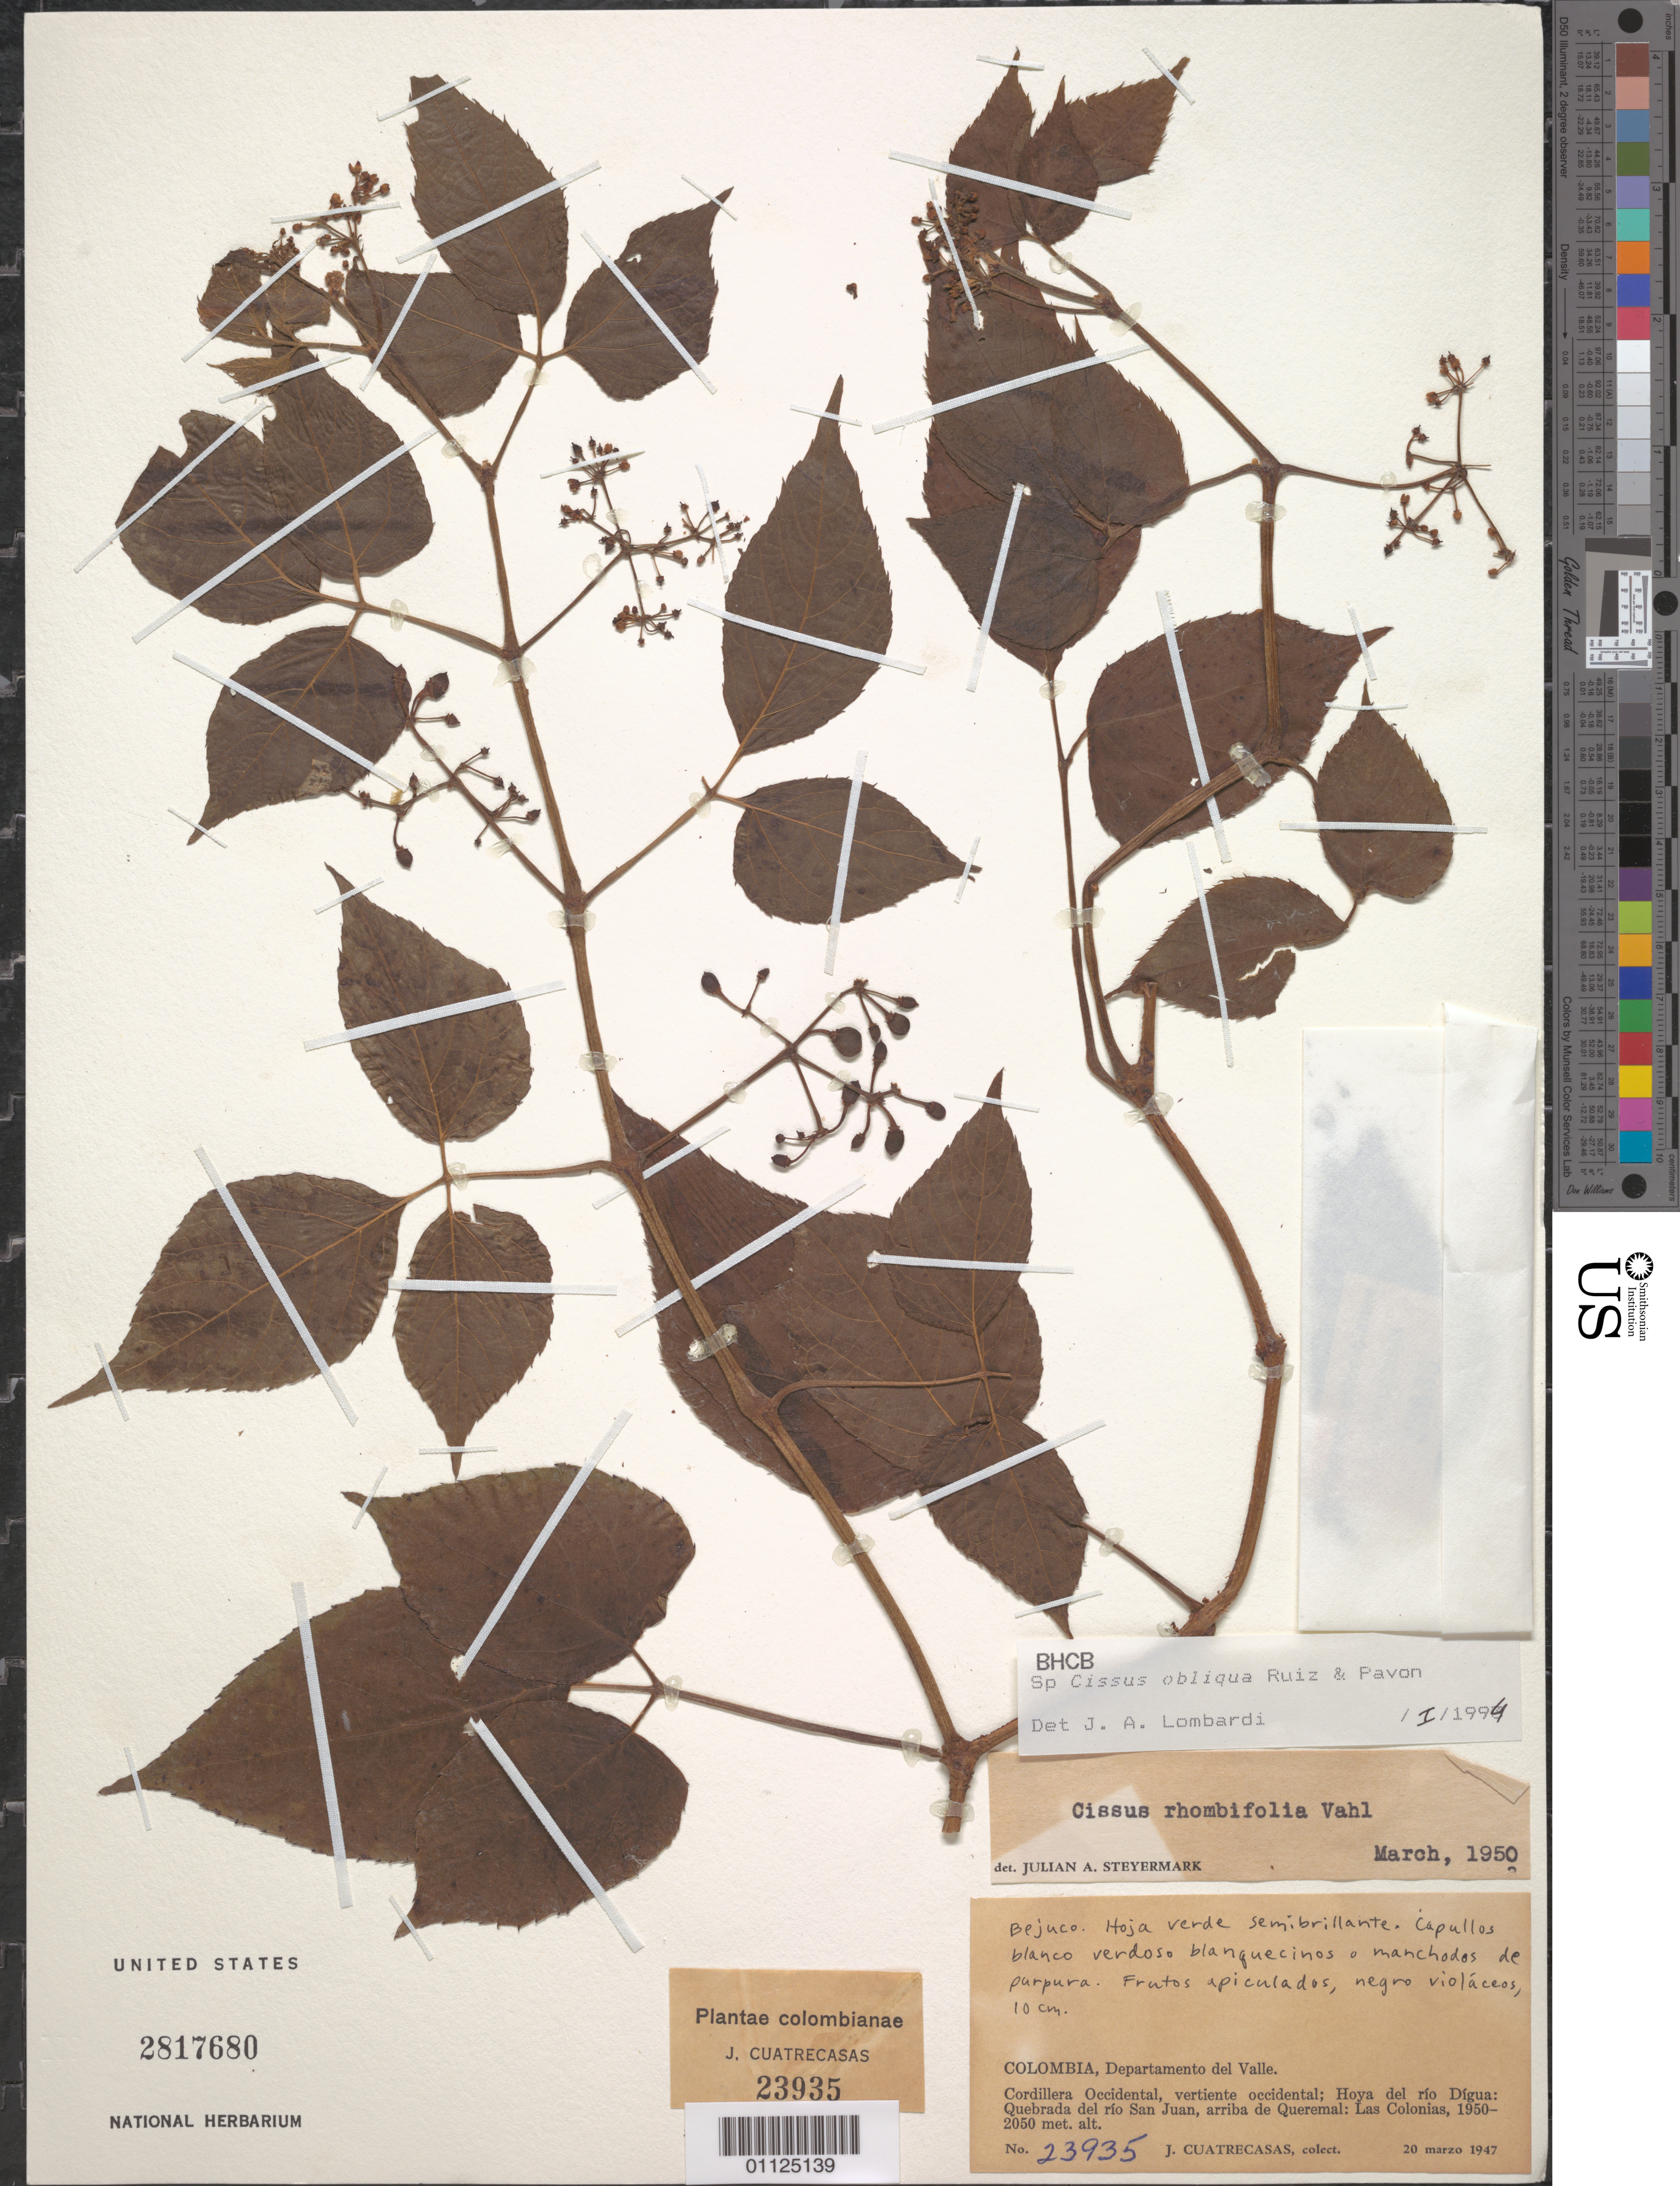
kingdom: Plantae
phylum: Tracheophyta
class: Magnoliopsida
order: Vitales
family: Vitaceae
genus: Cissus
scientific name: Cissus obliqua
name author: Ruiz & Pav.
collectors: J. Cuatrecasas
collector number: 23935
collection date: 1947-03-20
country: Colombia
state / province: Valle del Cauca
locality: Cordillera Occidental, vertiente oriental; Hoya del rio Digua; Quebrada del rio San Juan, arriba de Queremal: Las Colonias.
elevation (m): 1950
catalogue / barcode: US 2817680